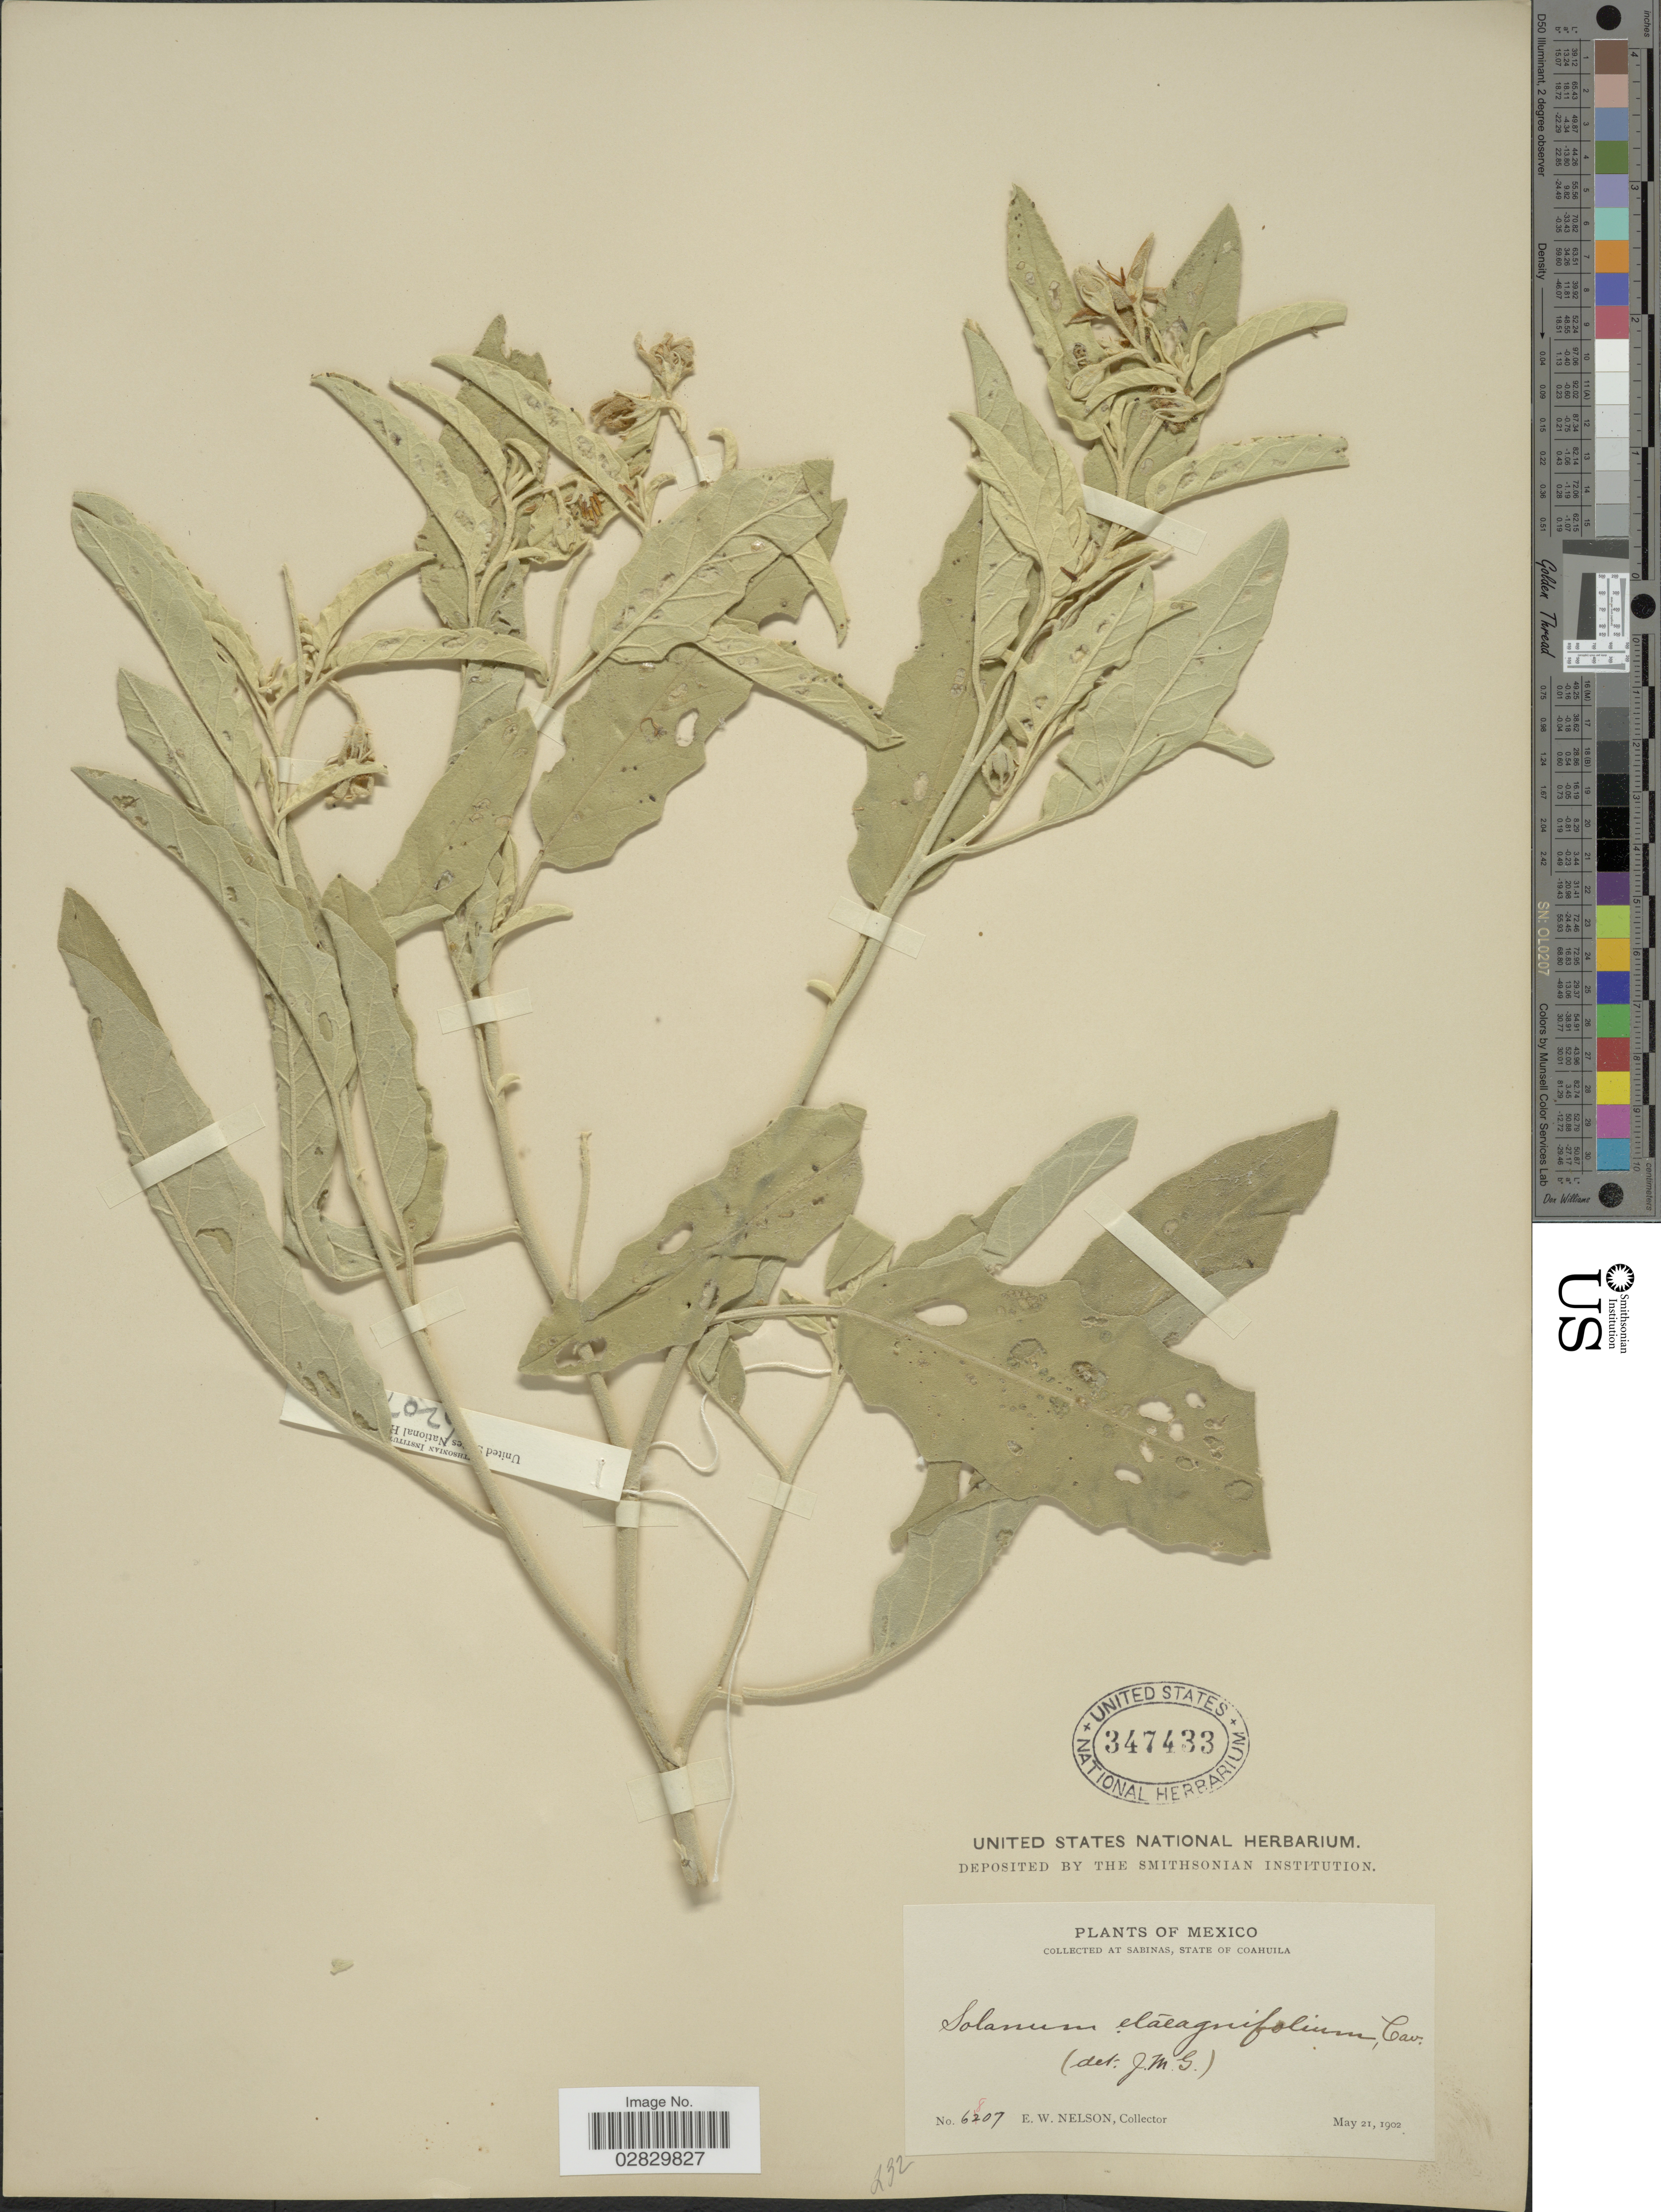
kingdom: Plantae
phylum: Tracheophyta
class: Magnoliopsida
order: Solanales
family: Solanaceae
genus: Solanum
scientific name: Solanum elaeagnifolium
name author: Cav.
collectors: E. W. Nelson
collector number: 6807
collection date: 1902-05-21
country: Mexico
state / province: Coahuila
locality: Sabinas.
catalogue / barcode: US 347433